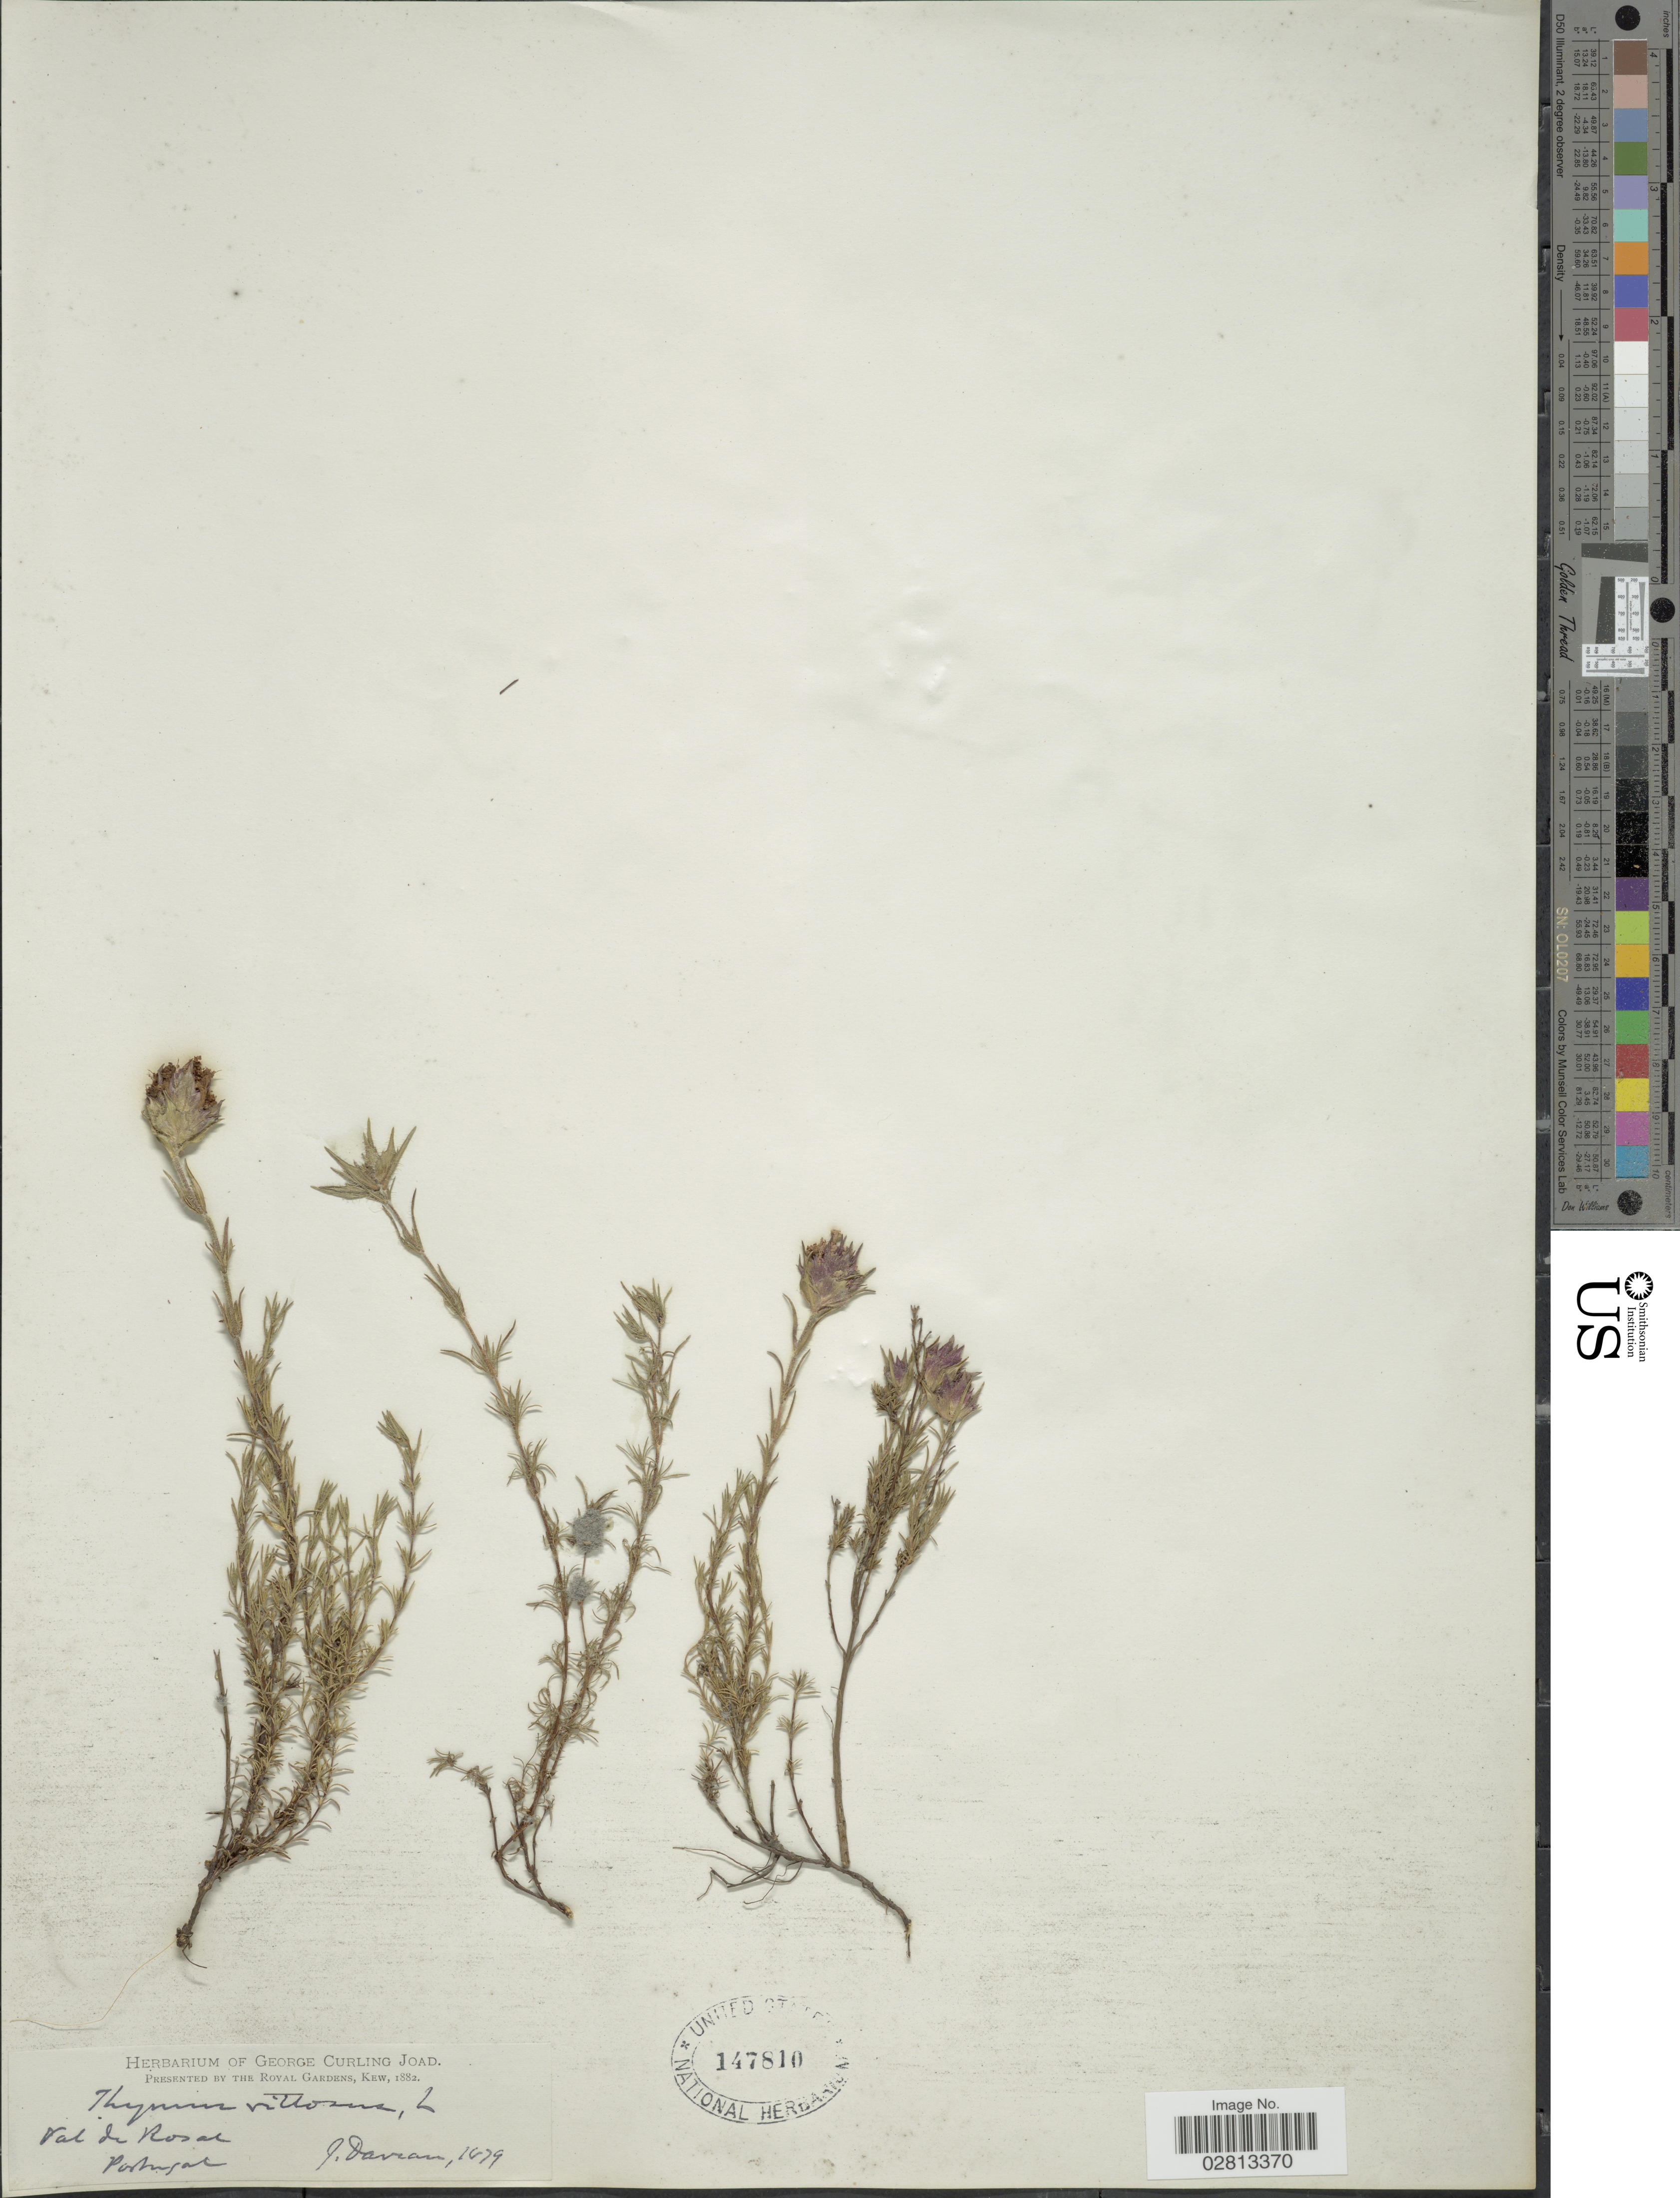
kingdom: Plantae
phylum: Tracheophyta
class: Magnoliopsida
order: Lamiales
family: Lamiaceae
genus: Thymus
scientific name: Thymus villosus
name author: L.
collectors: J. Daveau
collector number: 1079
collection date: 1879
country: Portugal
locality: Val de Rosal.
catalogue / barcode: US 147810